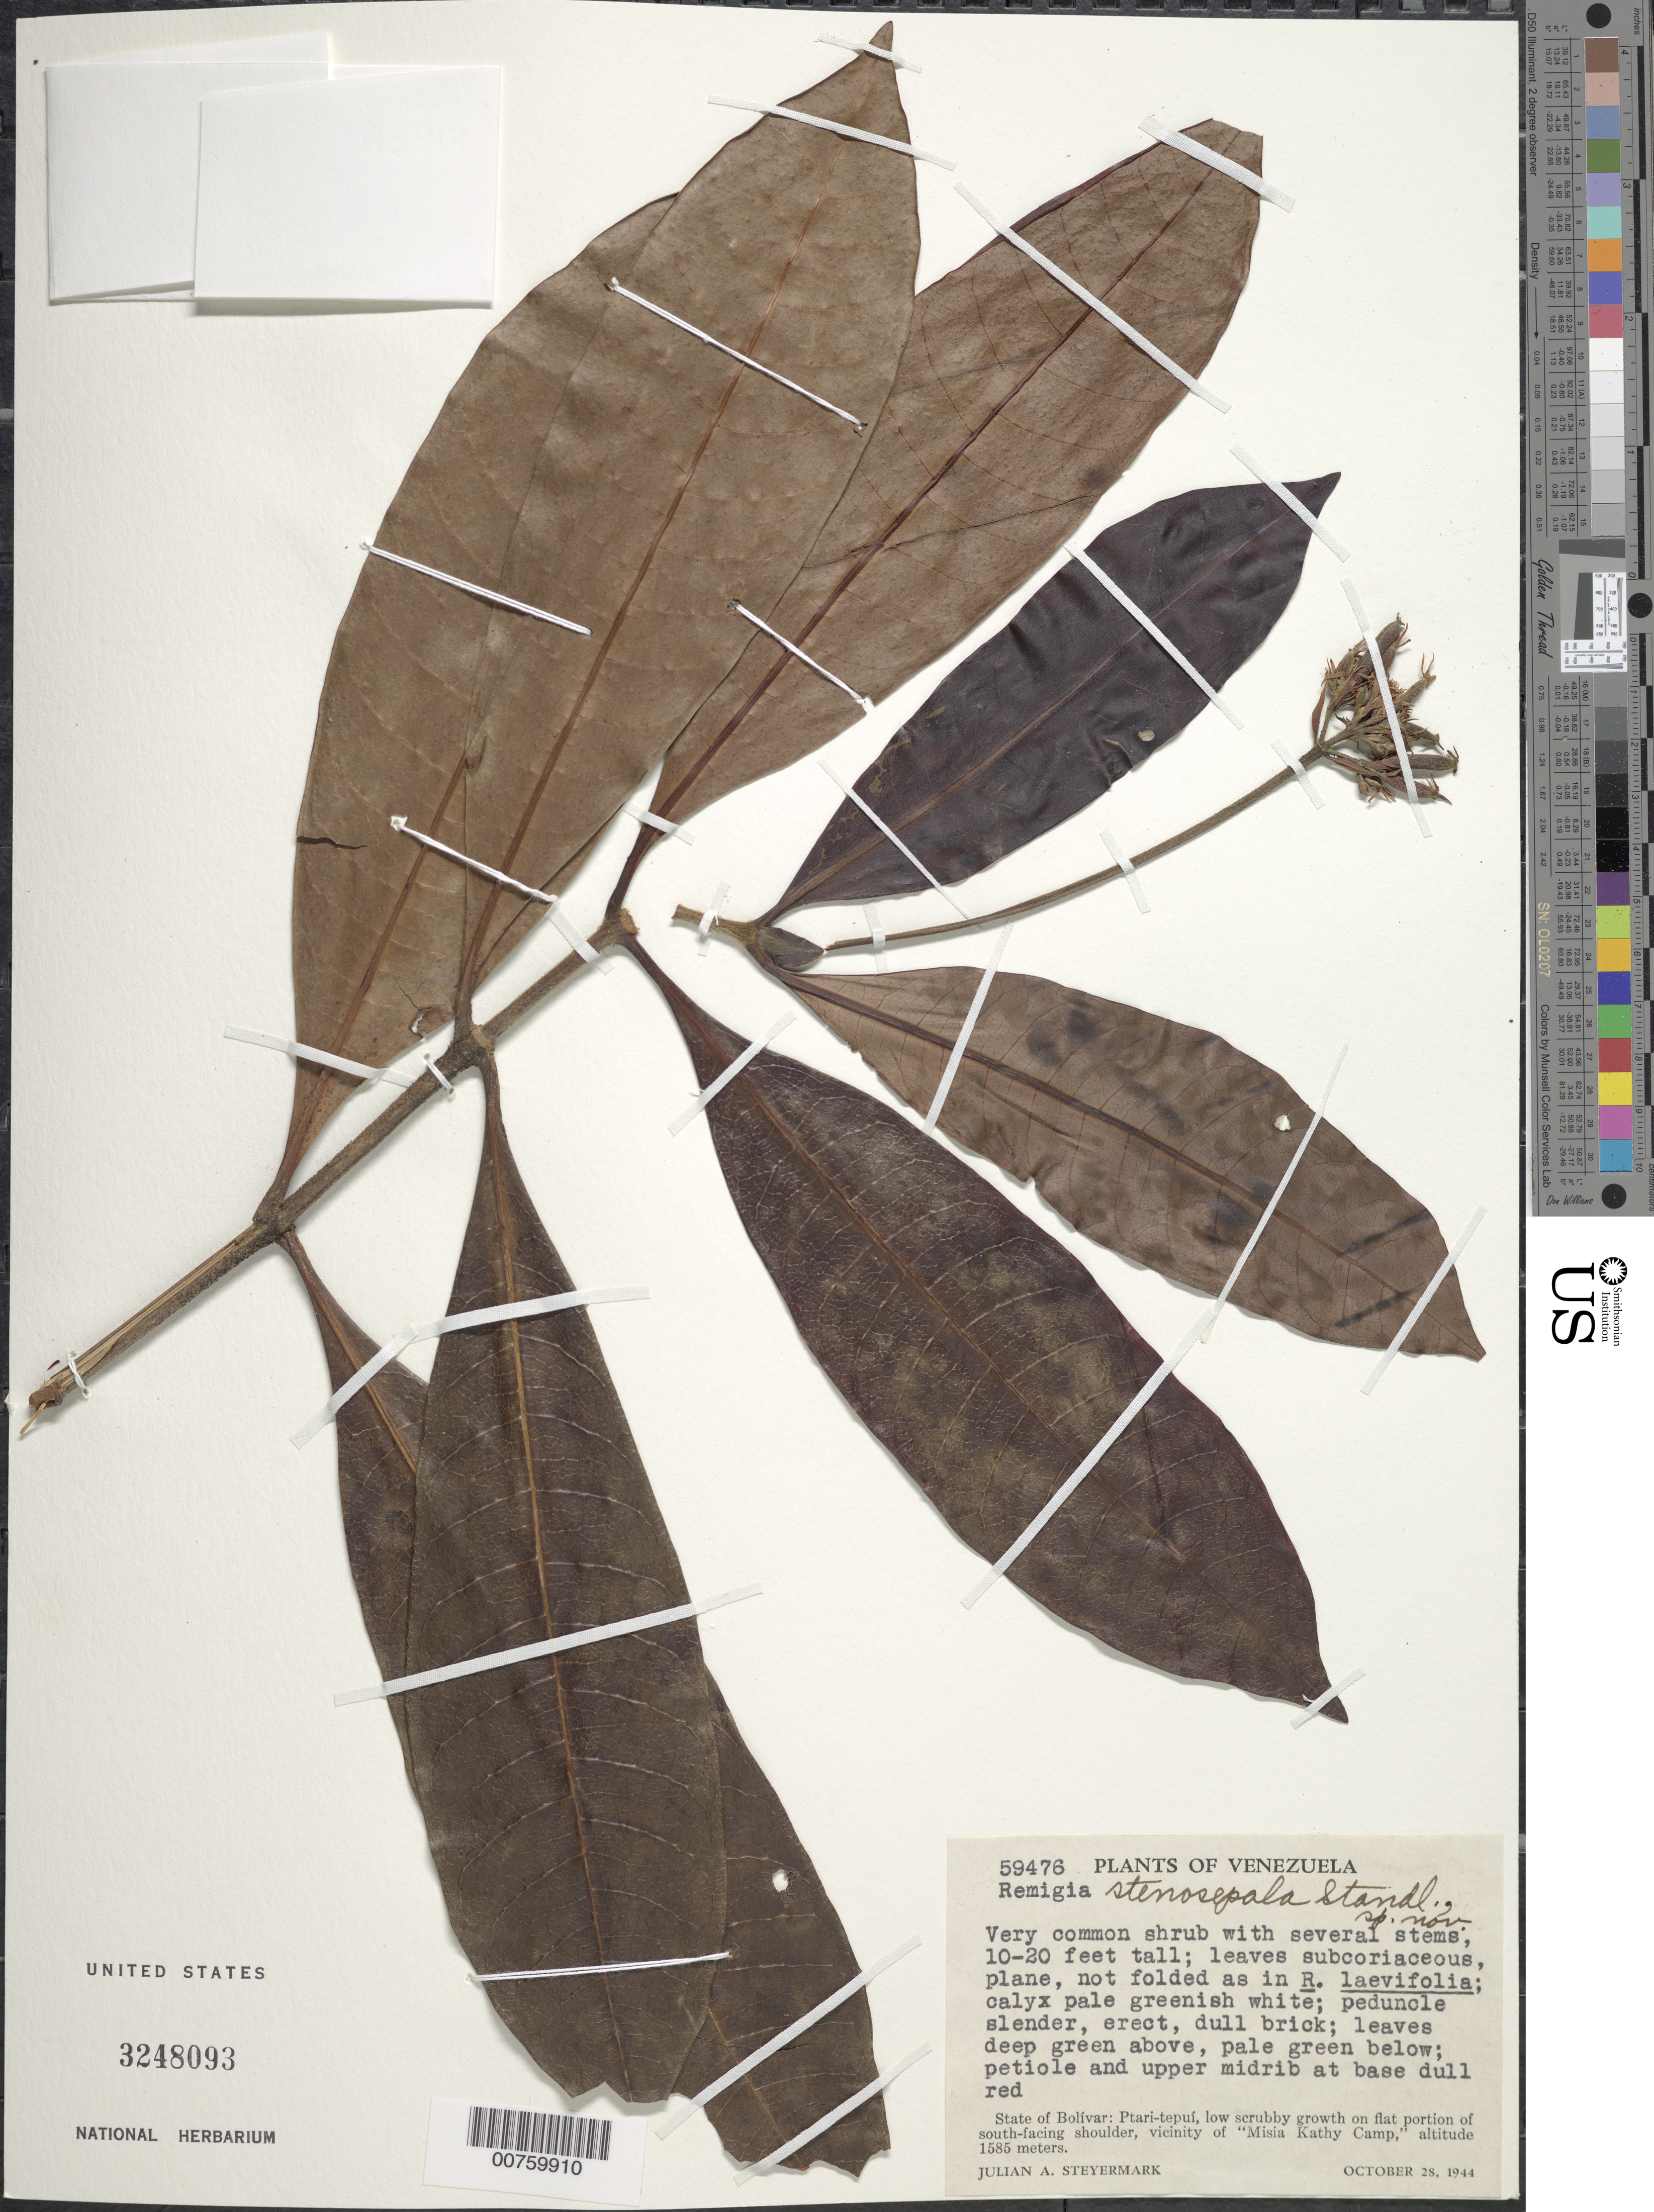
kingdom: Plantae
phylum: Tracheophyta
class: Magnoliopsida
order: Gentianales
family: Rubiaceae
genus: Remijia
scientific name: Remijia sipapoensis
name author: Steyerm.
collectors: J. Steyermark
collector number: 59476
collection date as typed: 28-Oct-44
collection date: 1944-10-28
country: Venezuela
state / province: Bolívar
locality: Ptari-tepuí, vic "Misia Kathy Camp"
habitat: Low scrubby growth on flat portion of south-facing shoulder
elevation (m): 1585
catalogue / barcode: US 3248093